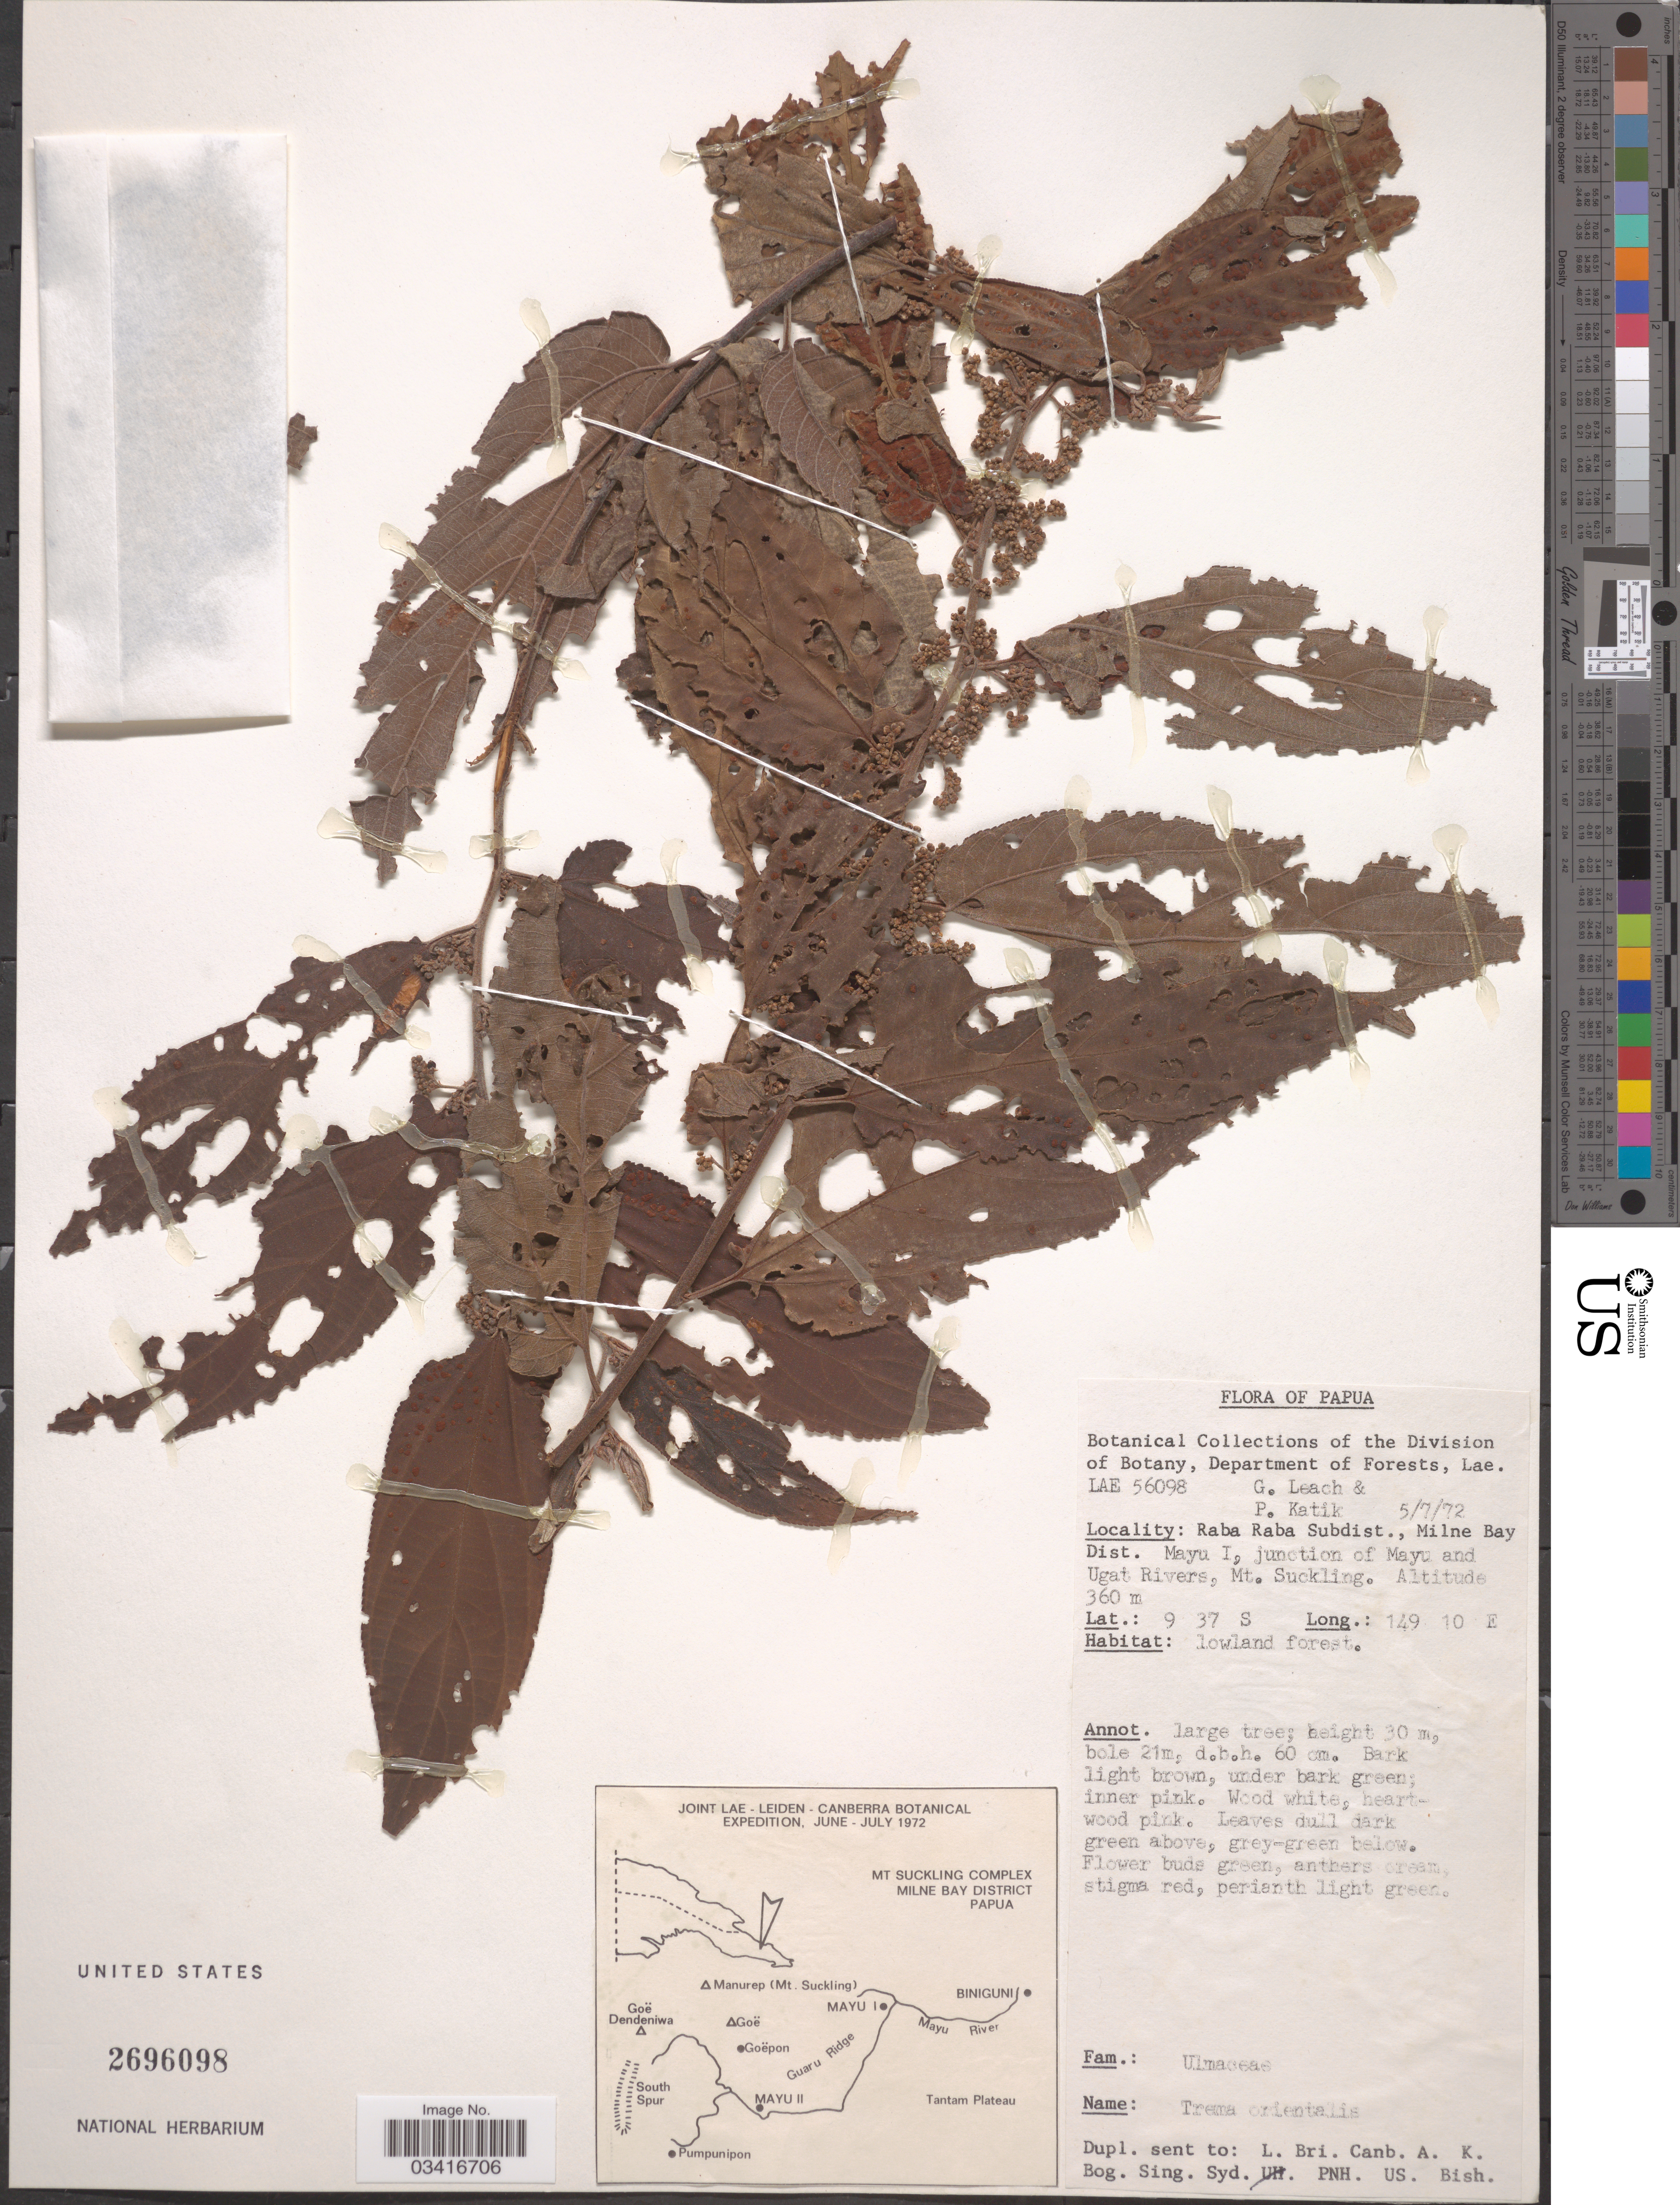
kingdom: Plantae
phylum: Tracheophyta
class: Magnoliopsida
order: Rosales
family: Cannabaceae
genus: Trema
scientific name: Trema orientale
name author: (L.) Blume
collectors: G. Leach & P. Katik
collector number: LAE 56098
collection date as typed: Transcribed d/m/y: 5/7/72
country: Papua New Guinea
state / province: Milne Bay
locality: Papua. Raba Raba Subdist., Milne Bay Dist. Mayu I, junction of Mayu and Ugat Rivers, Mt. Suckling.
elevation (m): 360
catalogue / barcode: US 2696098